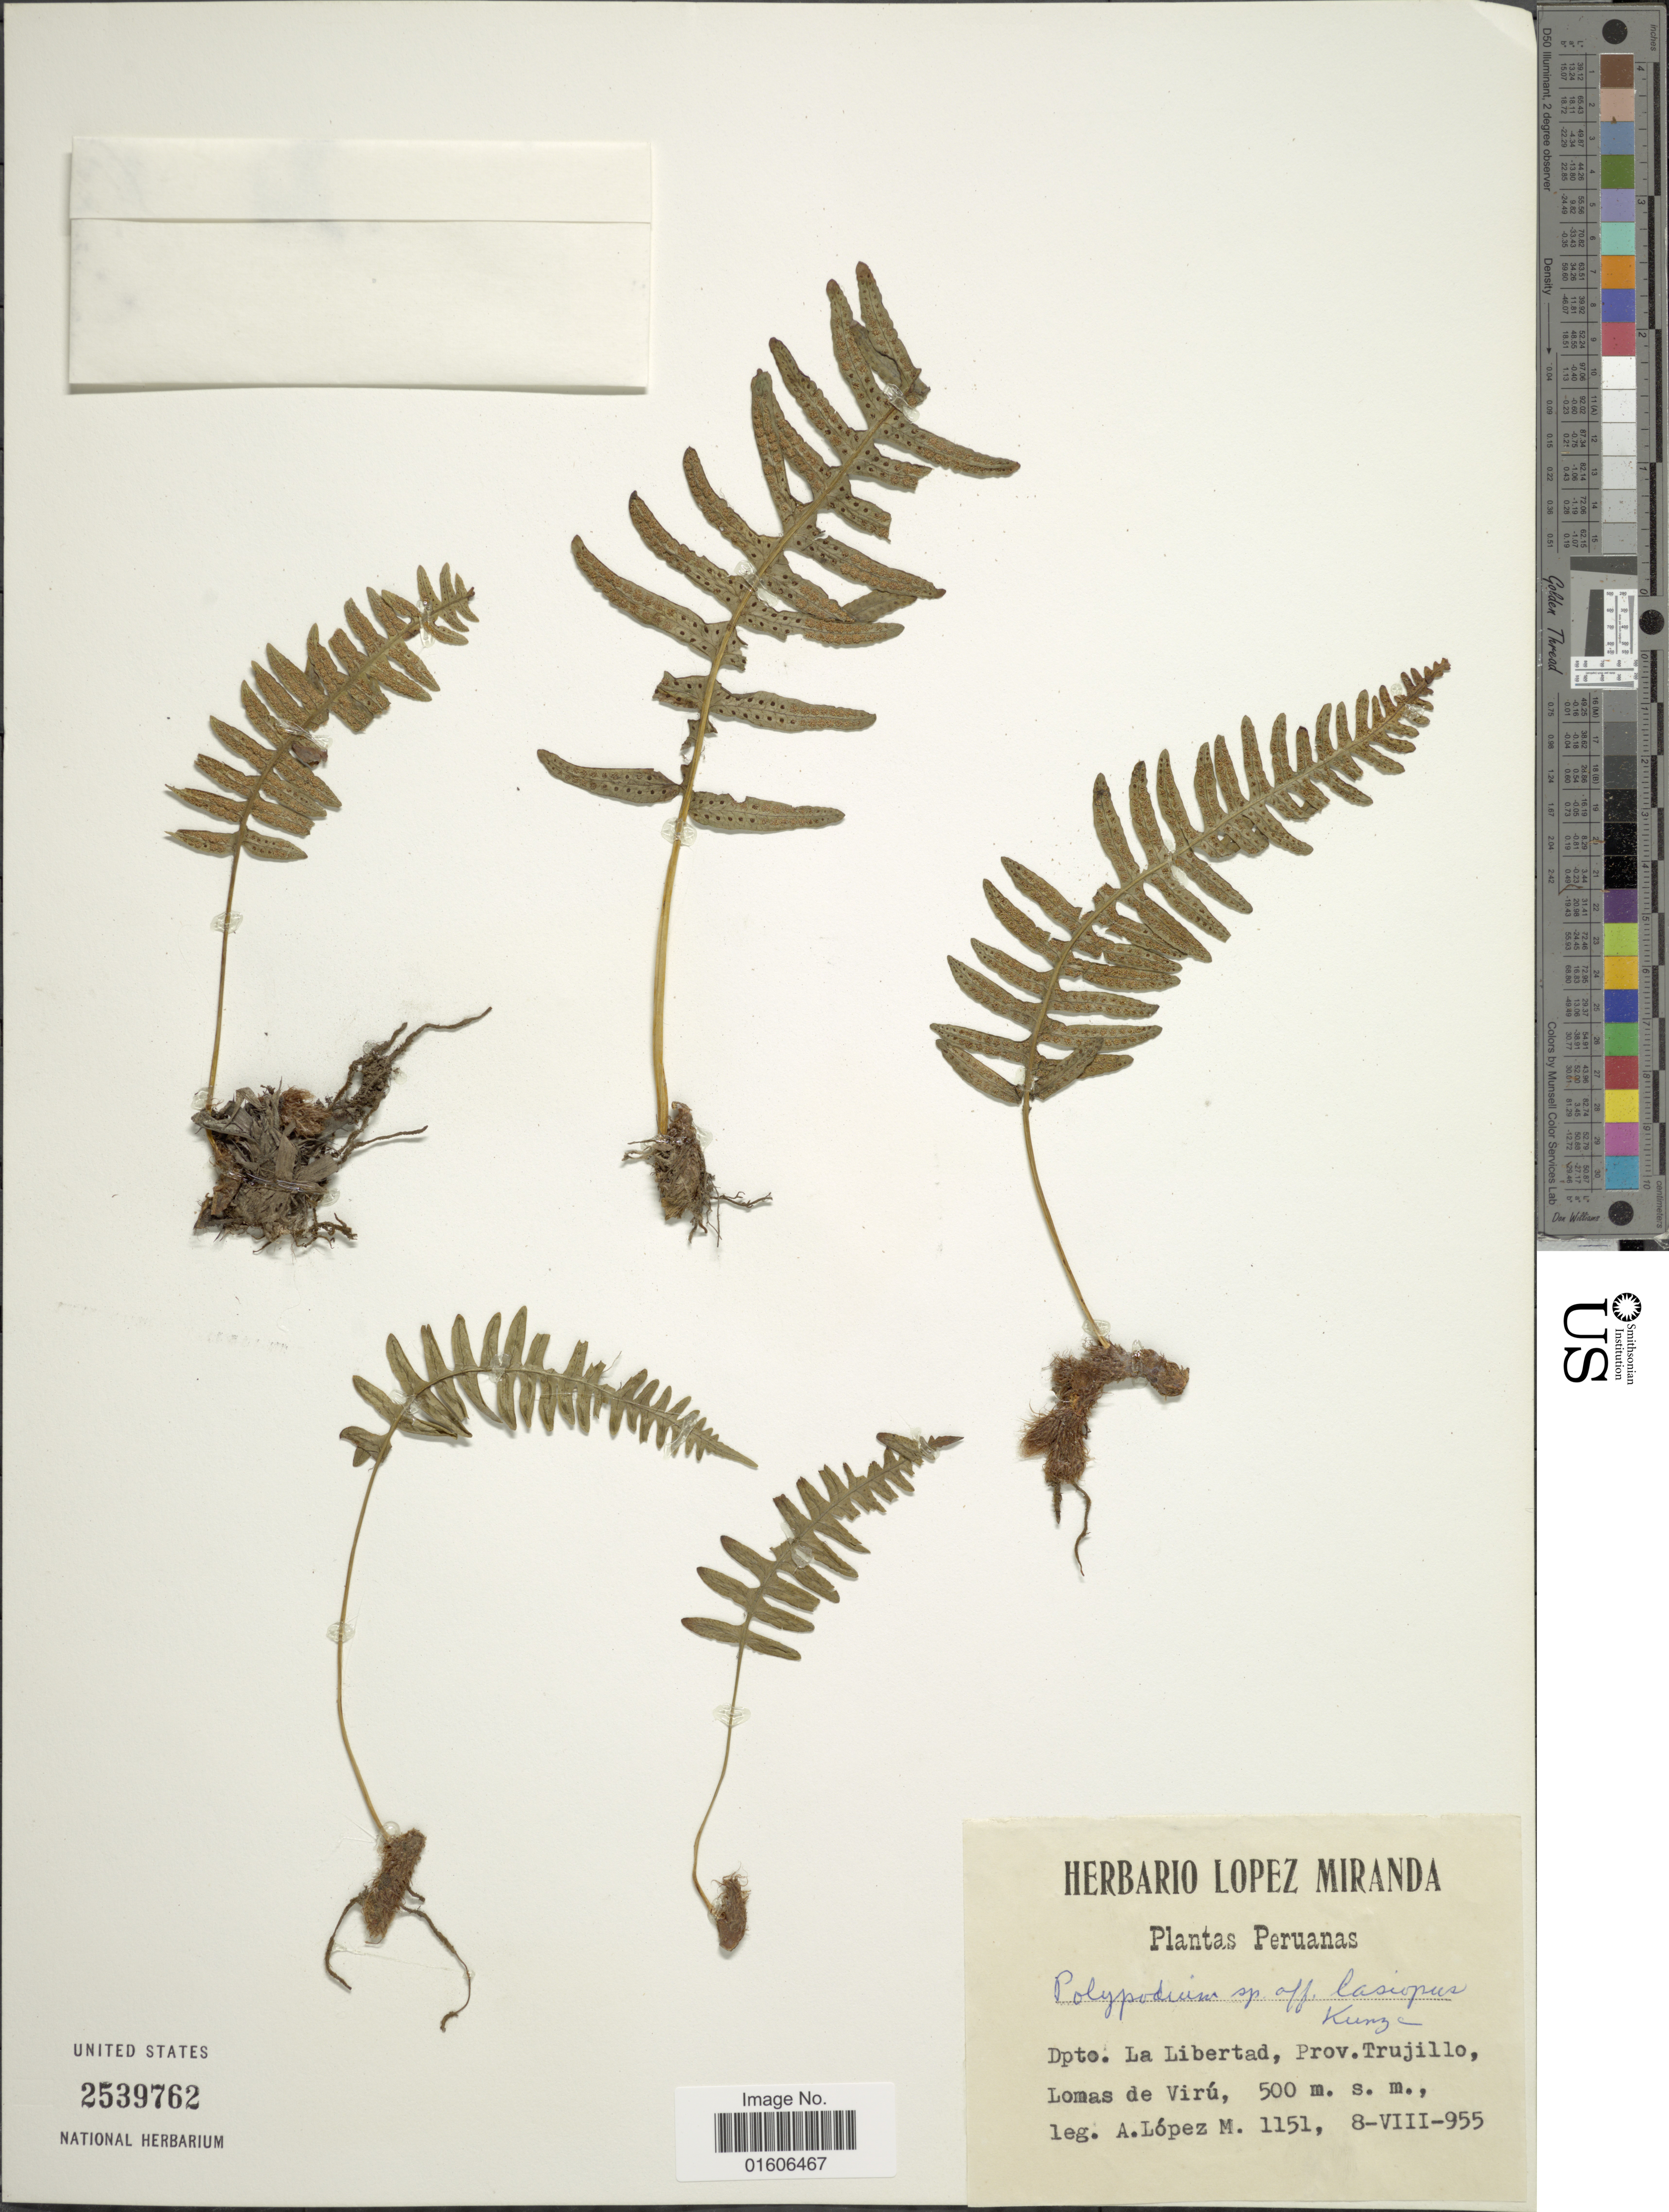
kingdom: Plantae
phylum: Tracheophyta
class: Polypodiopsida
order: Polypodiales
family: Polypodiaceae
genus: Serpocaulon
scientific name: Serpocaulon lasiopus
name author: (Klotzsch) A.R. Sm.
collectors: A. López M.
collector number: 1151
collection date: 1955-08-08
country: Peru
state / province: La Libertad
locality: Dpto. La Libertad, Prov . Trujillo, Lomas de Virú.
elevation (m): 500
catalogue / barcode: US 2539762